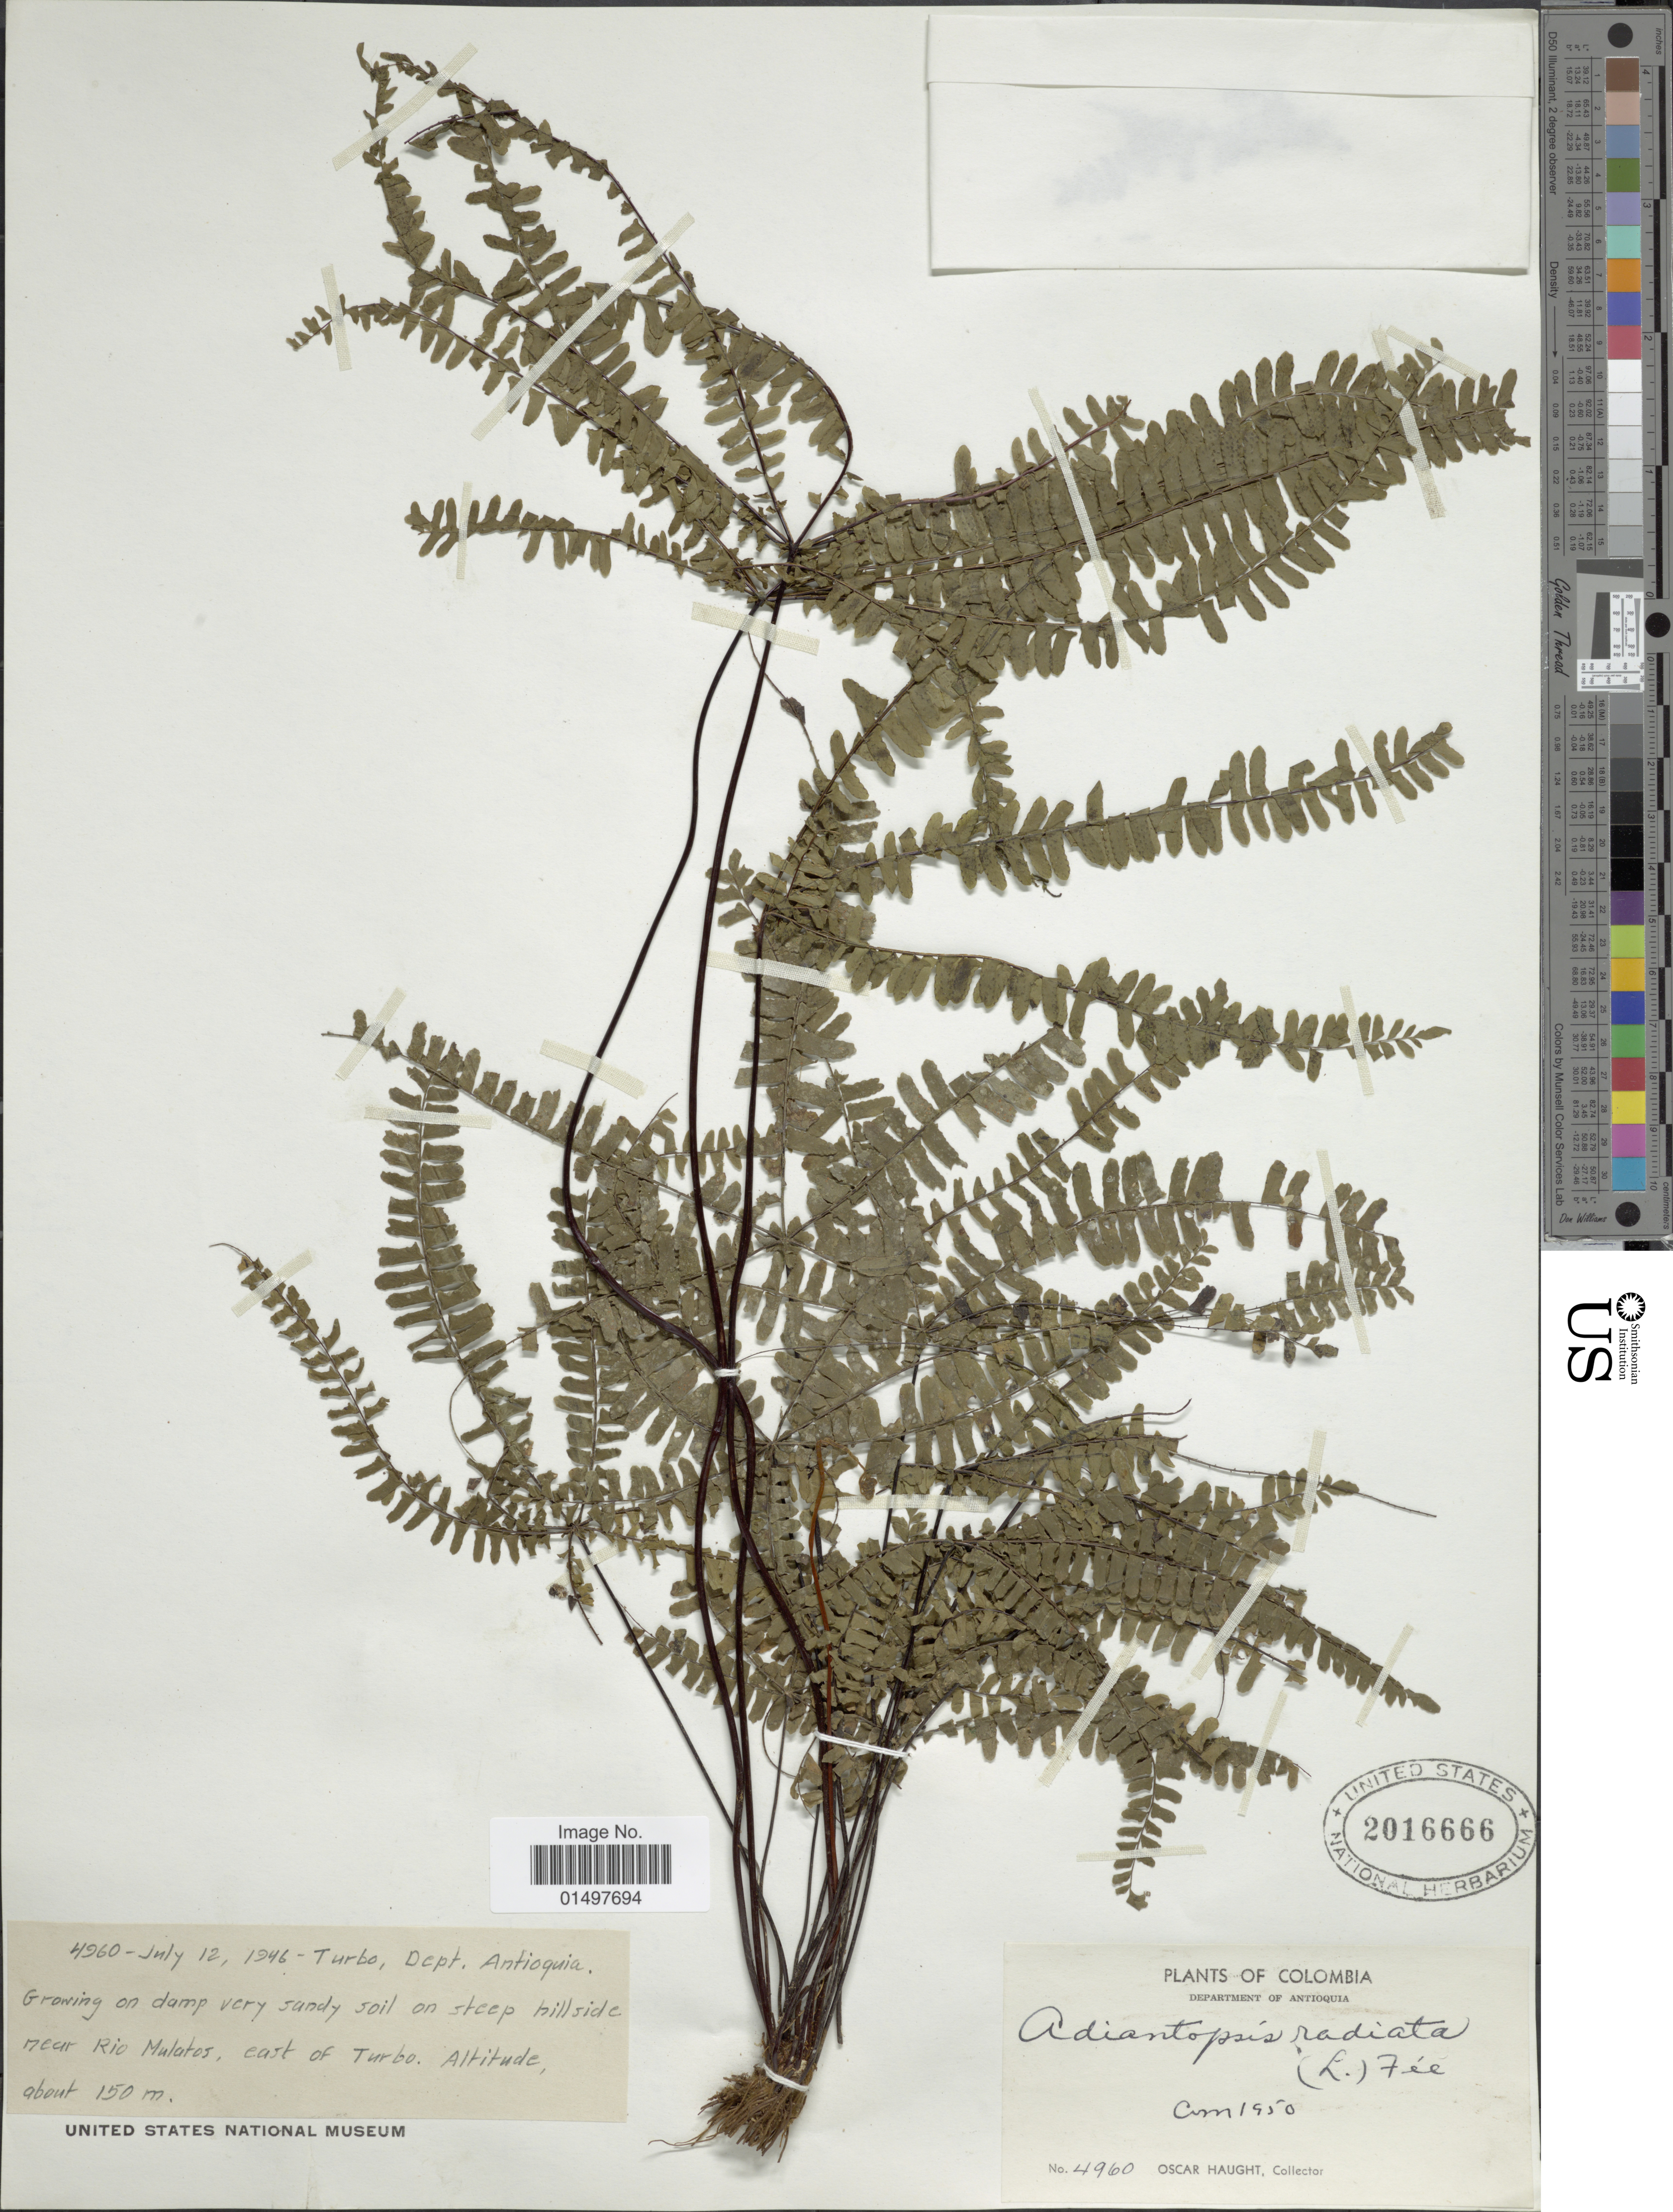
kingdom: Plantae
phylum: Tracheophyta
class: Polypodiopsida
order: Polypodiales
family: Pteridaceae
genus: Adiantopsis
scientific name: Adiantopsis radiata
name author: (L.) Fée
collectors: O. L. Haught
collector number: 4960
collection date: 1946-07-12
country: Colombia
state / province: Antioquia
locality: Turbo, Dept. Antioquia. Near Rio Mulatos, east of Turbo.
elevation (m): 150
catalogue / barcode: US 2016666